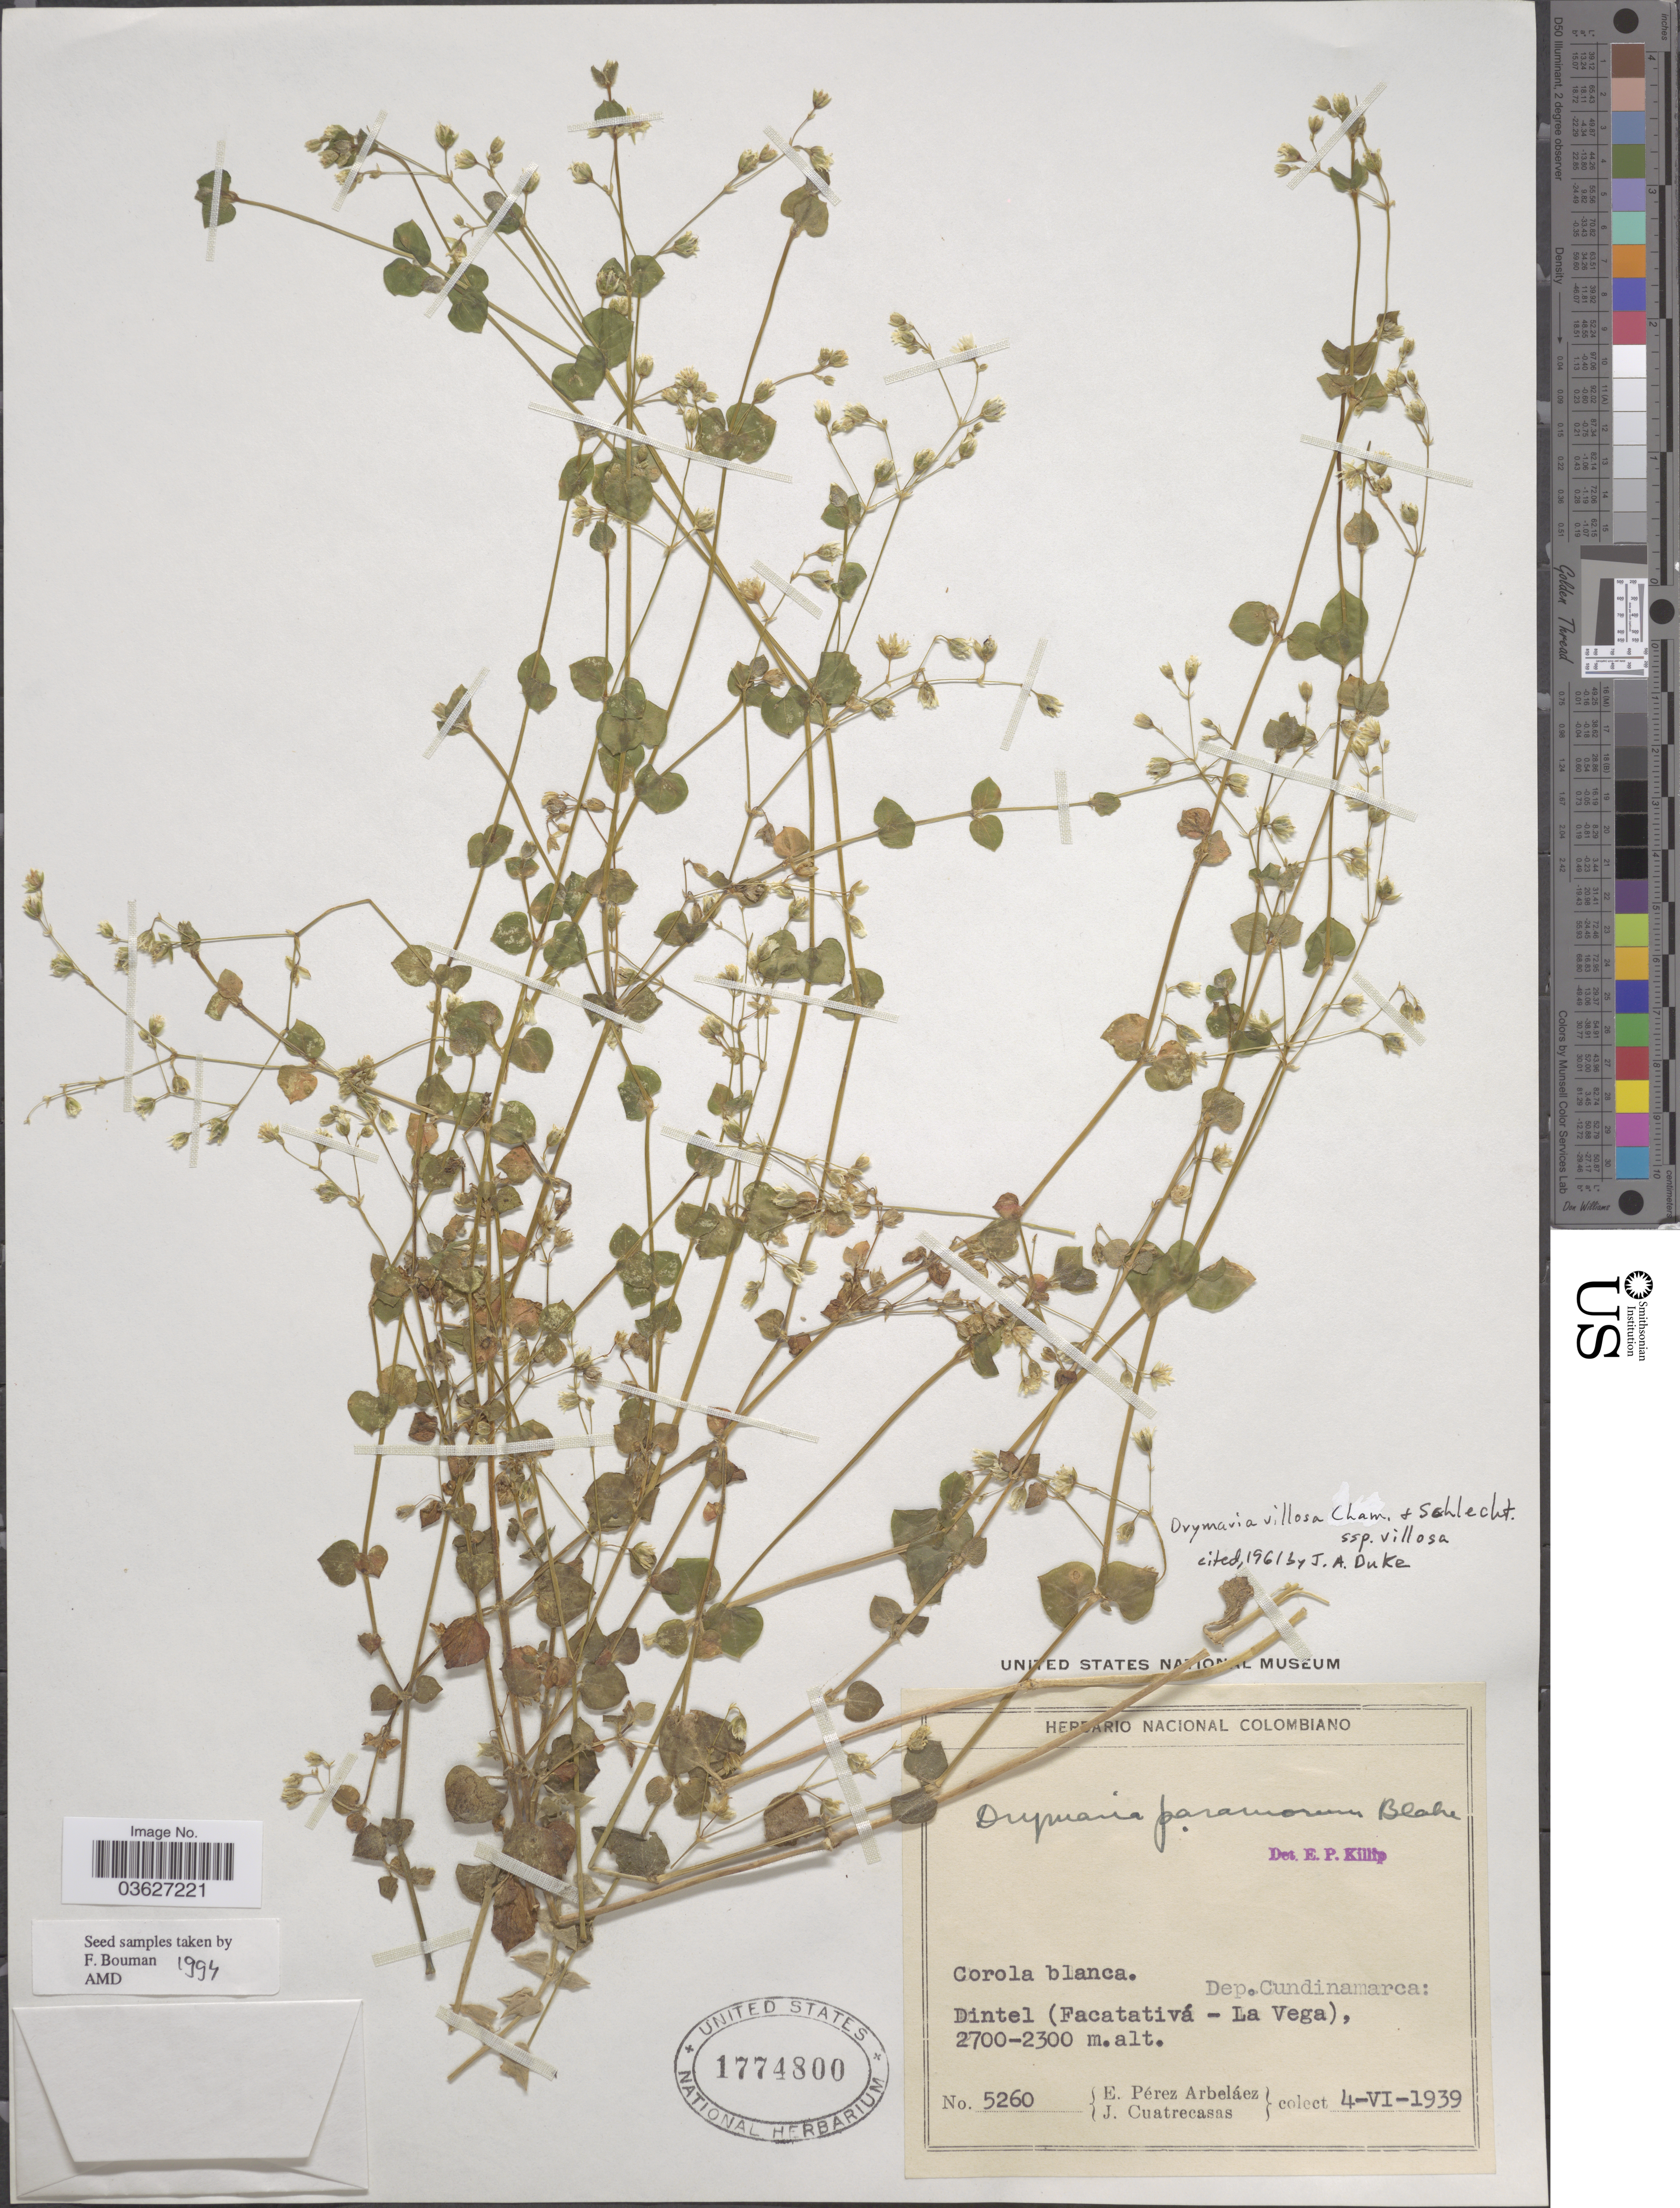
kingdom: Plantae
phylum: Tracheophyta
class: Magnoliopsida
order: Caryophyllales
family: Caryophyllaceae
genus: Drymaria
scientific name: Drymaria villosa subsp. villosa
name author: Cham. & Schltdl.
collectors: E. Pérez Arbeláez & J. Cuatrecasas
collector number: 5260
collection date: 1939-06-04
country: Colombia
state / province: Cundinamarca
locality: Dep. Cundinamarca: Dintel (Facatativá-La Vega).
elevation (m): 2300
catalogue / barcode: US 1774800